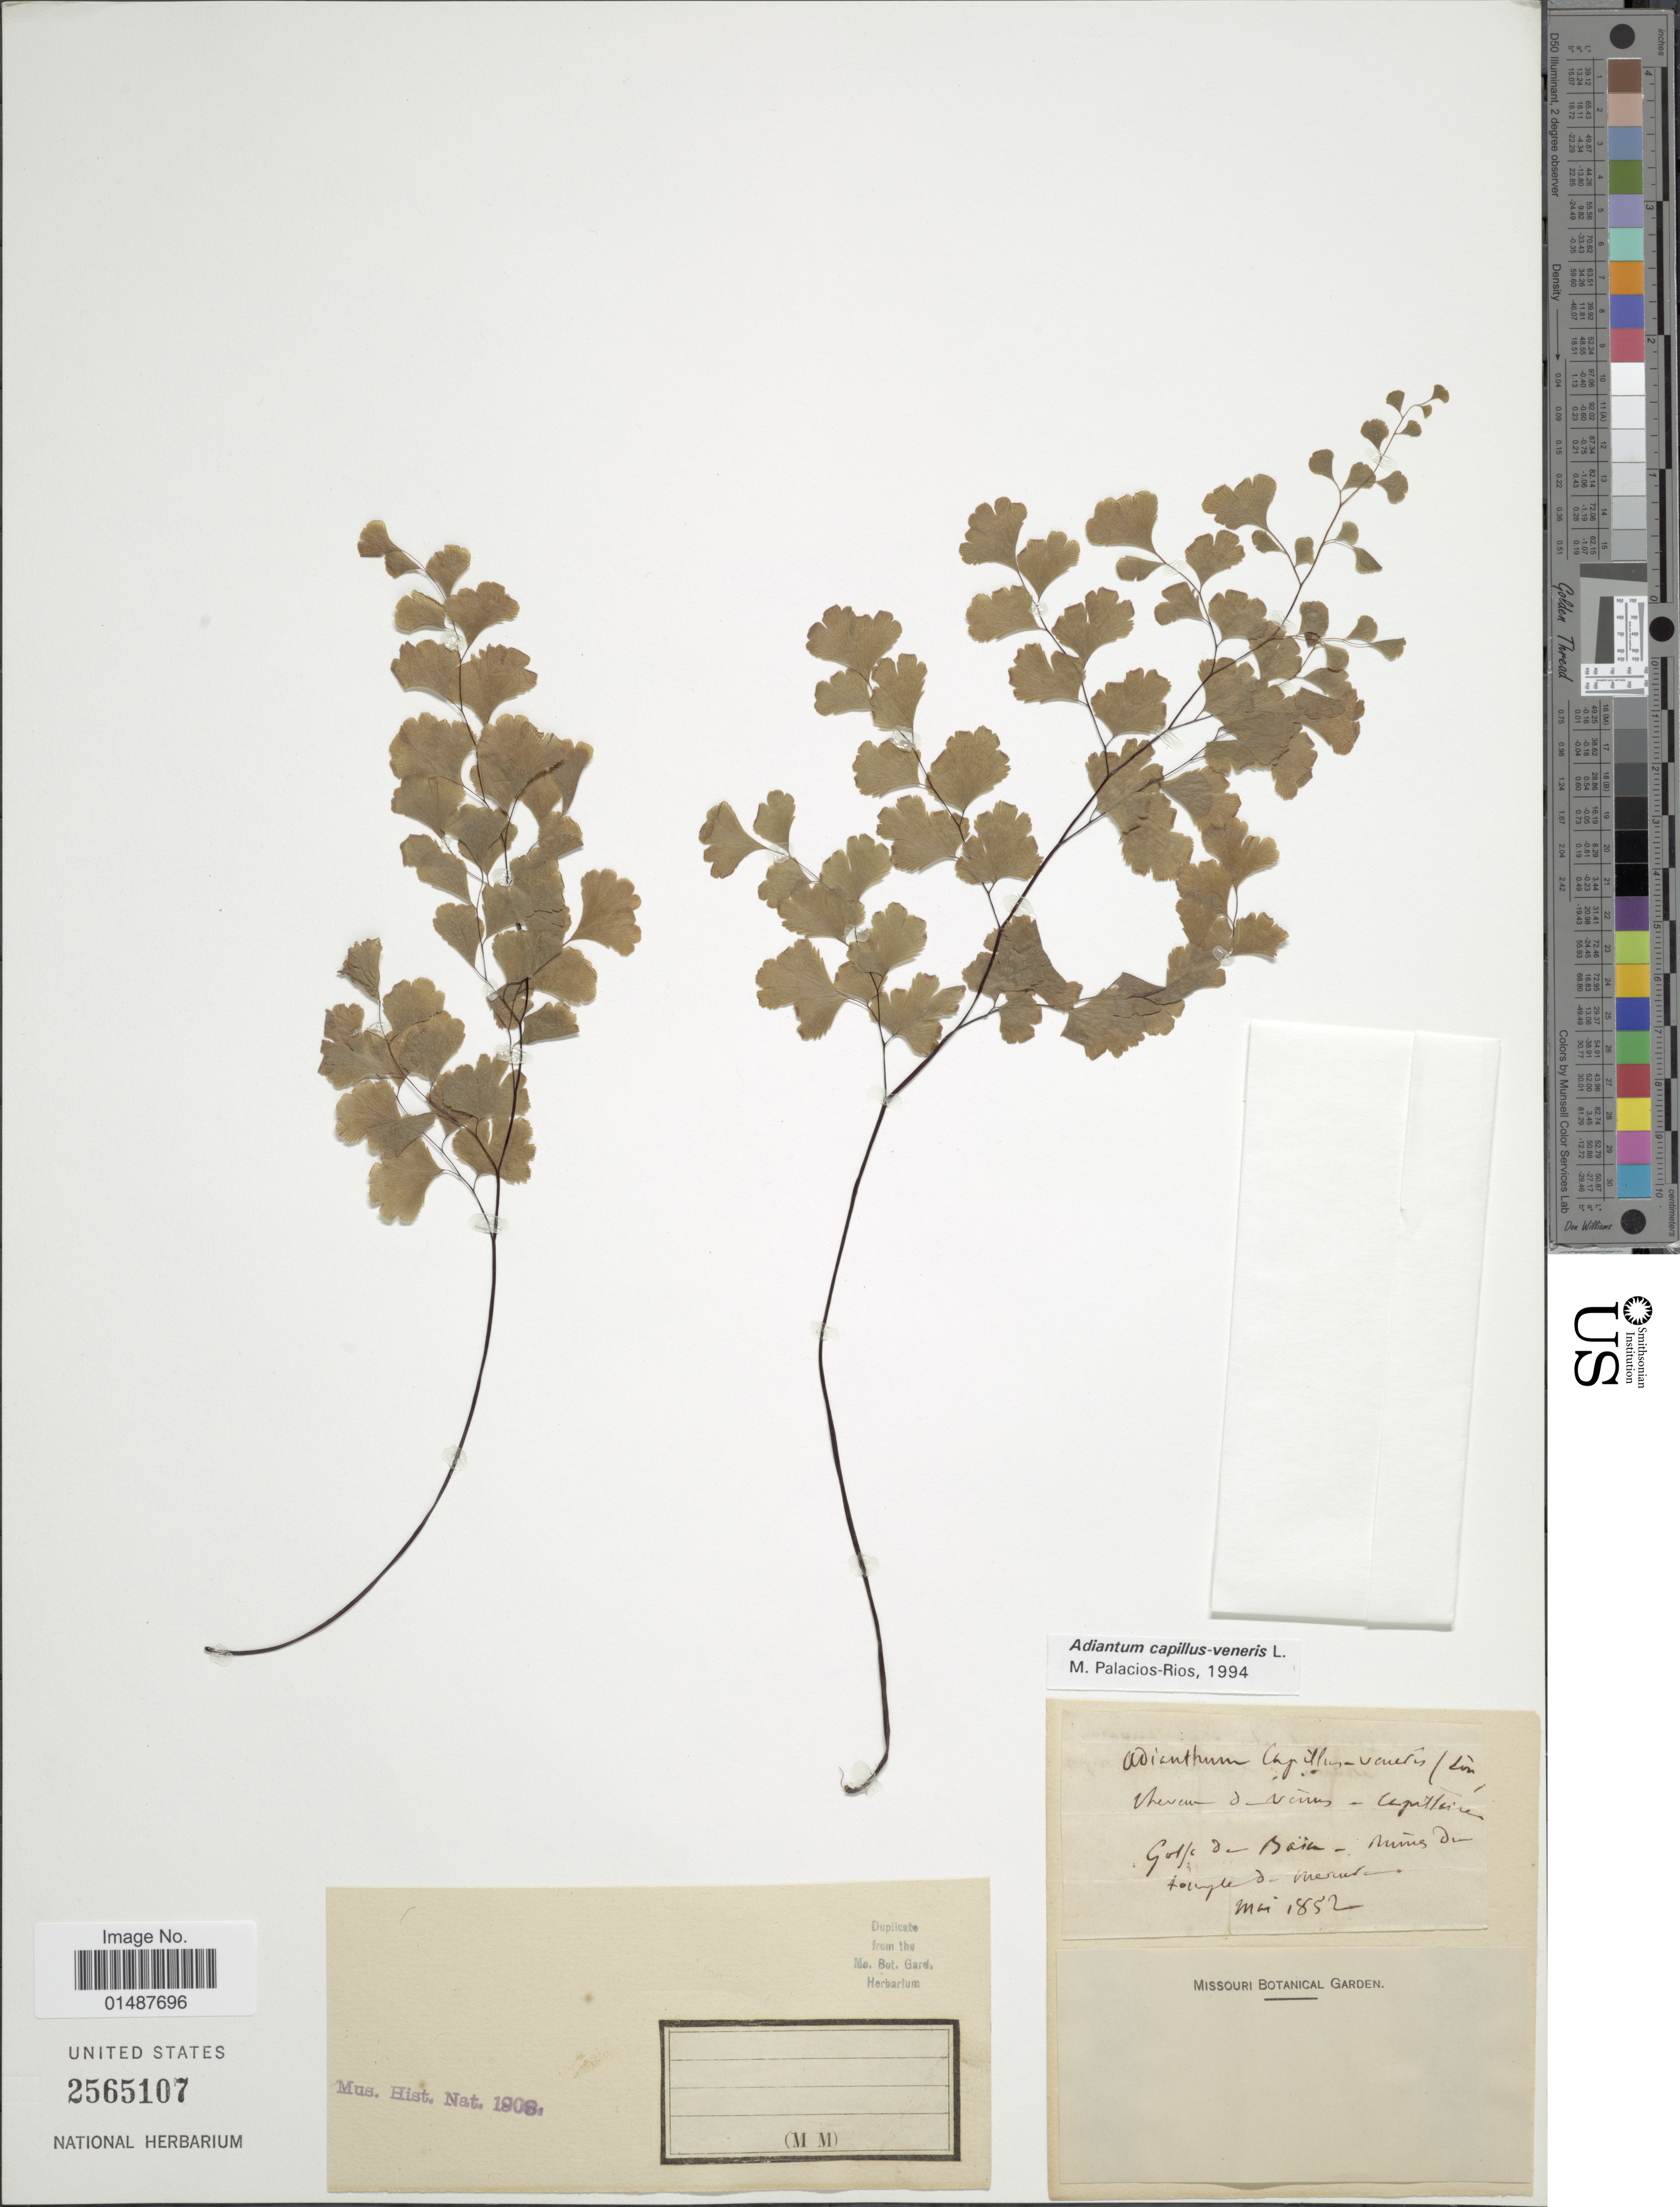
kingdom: Plantae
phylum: Tracheophyta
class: Polypodiopsida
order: Polypodiales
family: Pteridaceae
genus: Adiantum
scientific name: Adiantum capillus-veneris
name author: L.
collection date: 1852-05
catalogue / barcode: US 2565107